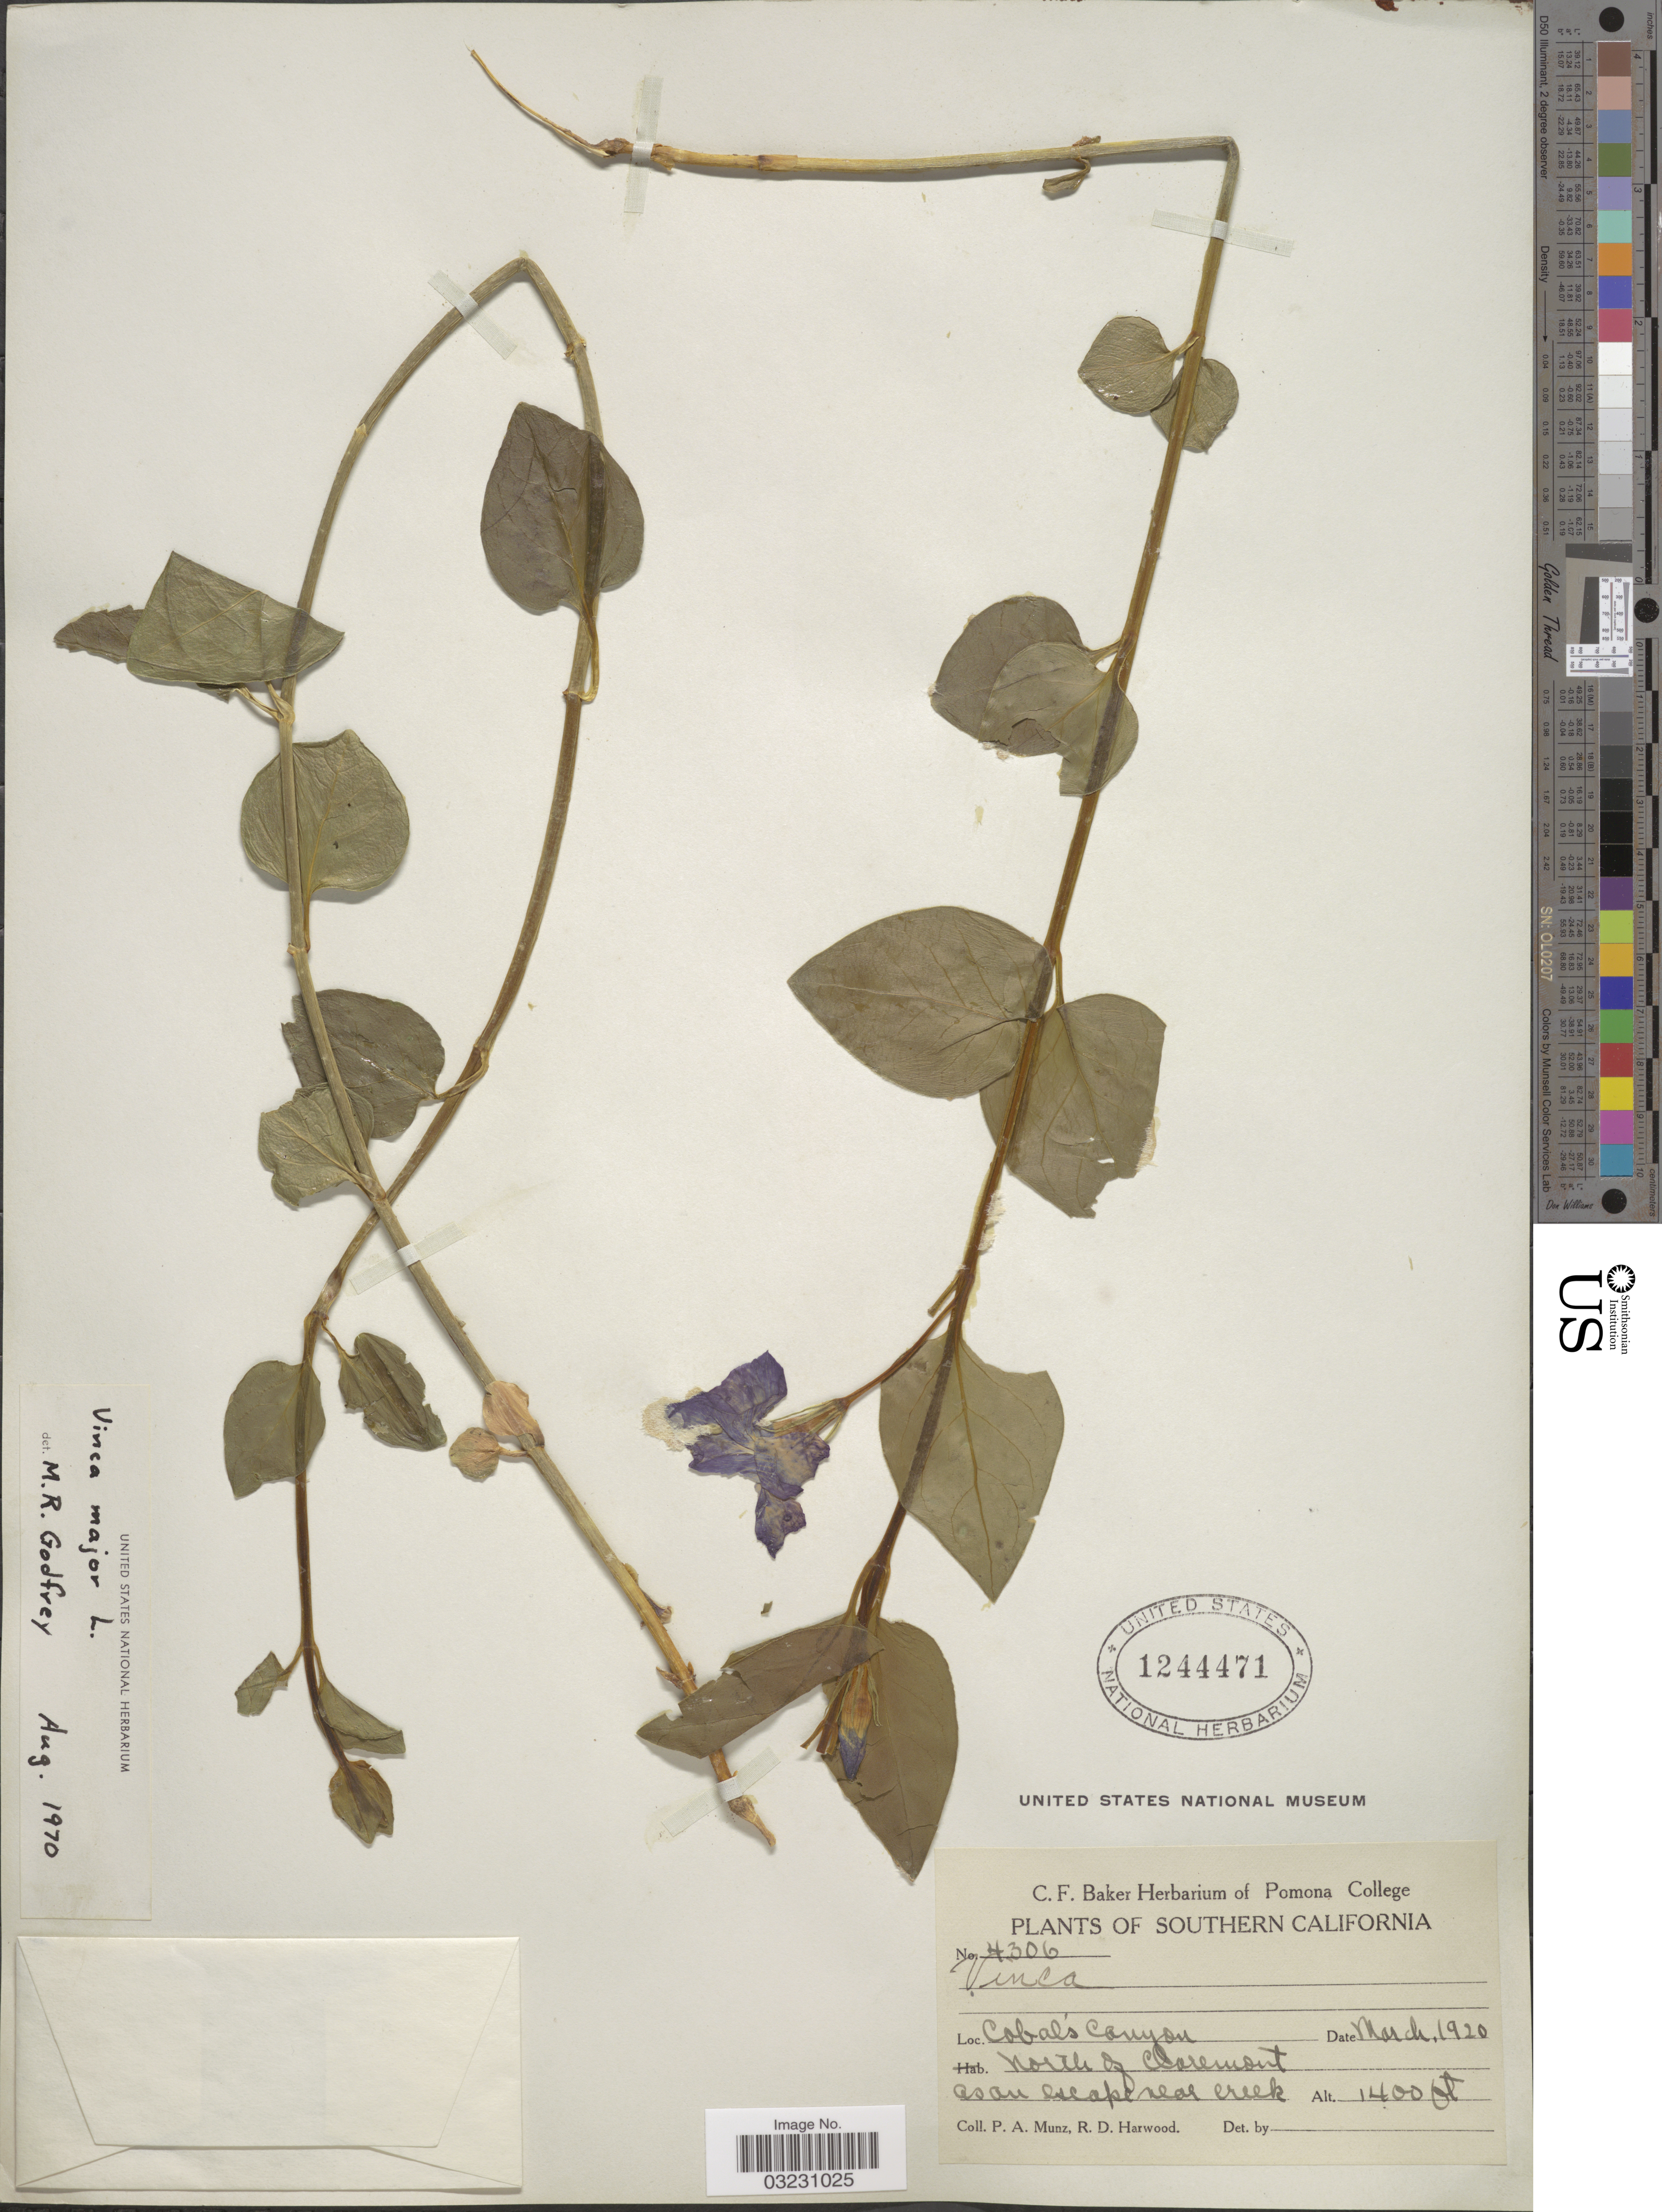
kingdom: Plantae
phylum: Tracheophyta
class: Magnoliopsida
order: Gentianales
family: Apocynaceae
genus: Vinca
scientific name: Vinca major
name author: L.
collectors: P. A. Munz & R. Harwood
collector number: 4306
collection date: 1920-03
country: United States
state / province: California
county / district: Los Angeles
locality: Southern California. Cobal's Canyon. North of Claremont, near creek.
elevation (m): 427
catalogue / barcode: US 1244471